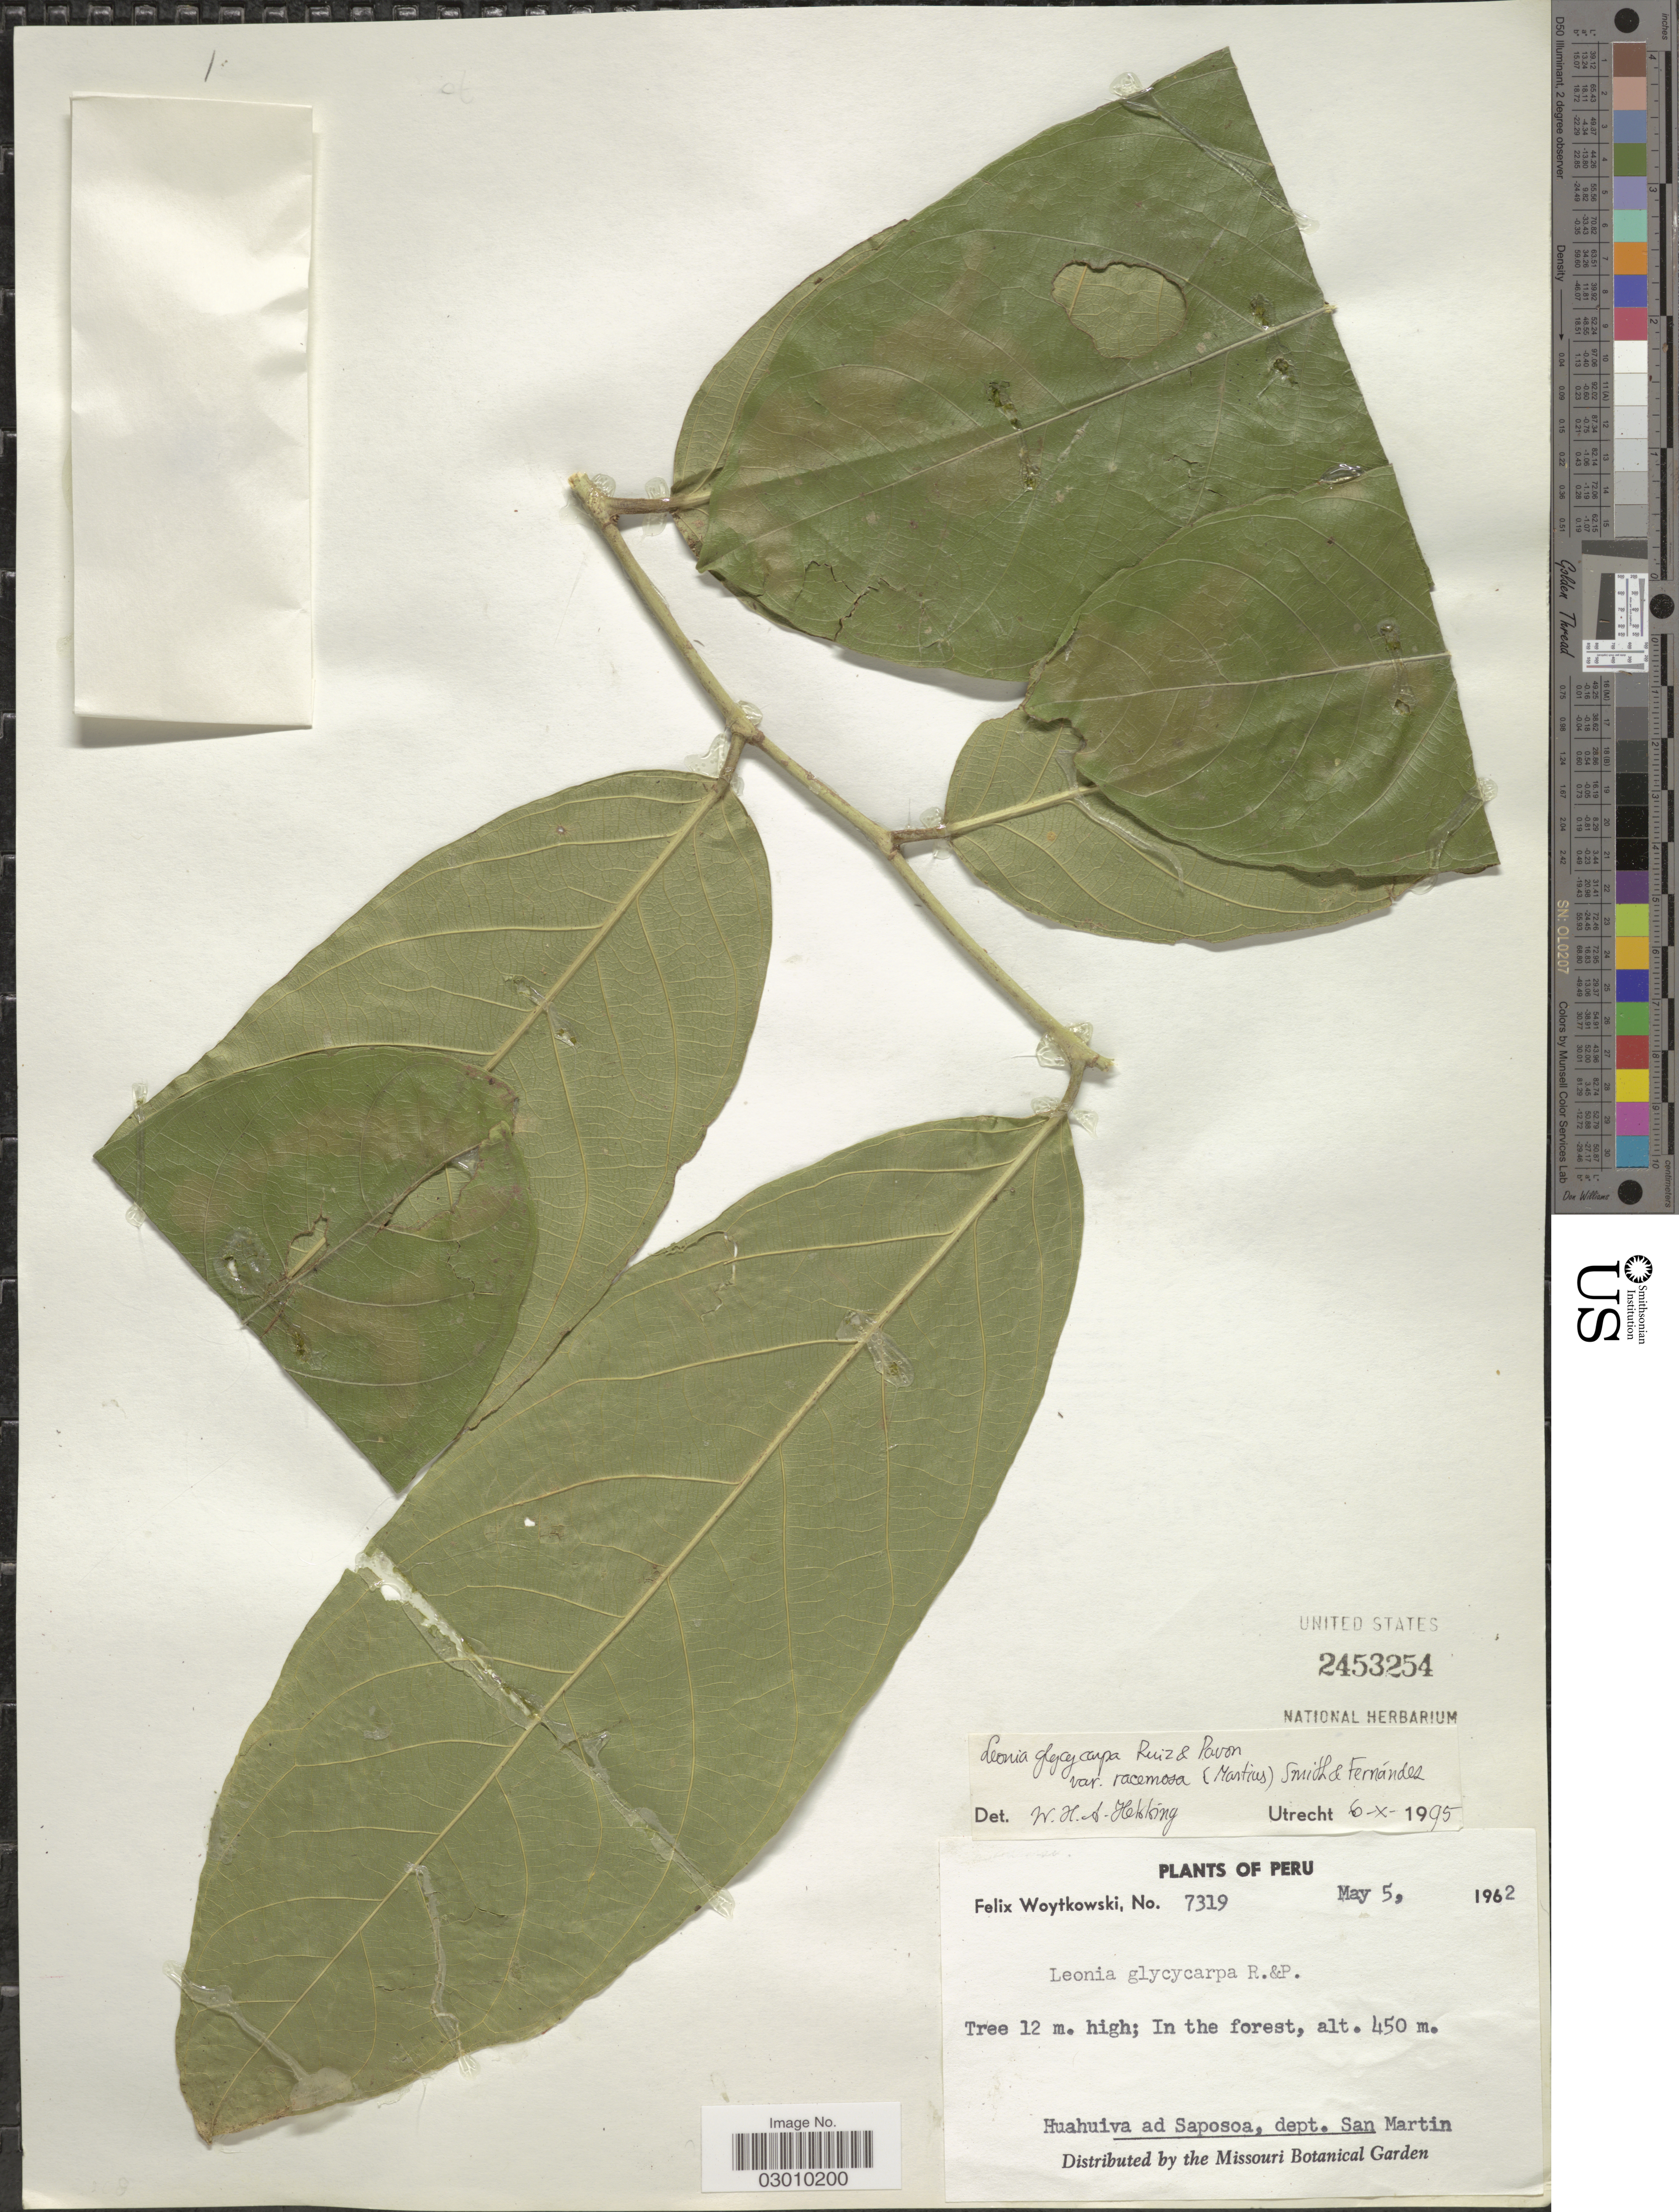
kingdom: Plantae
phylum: Tracheophyta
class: Magnoliopsida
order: Malpighiales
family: Violaceae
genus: Leonia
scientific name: Leonia glycycarpa var. racemosa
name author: (Mart.) L.B. Sm. & A. Fernández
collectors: F. Woytkowski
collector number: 7319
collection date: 1962-05-05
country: Peru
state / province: San Martín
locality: Huahuiva ad Saposoa, dept. San Martin.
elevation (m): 450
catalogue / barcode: US 2453254